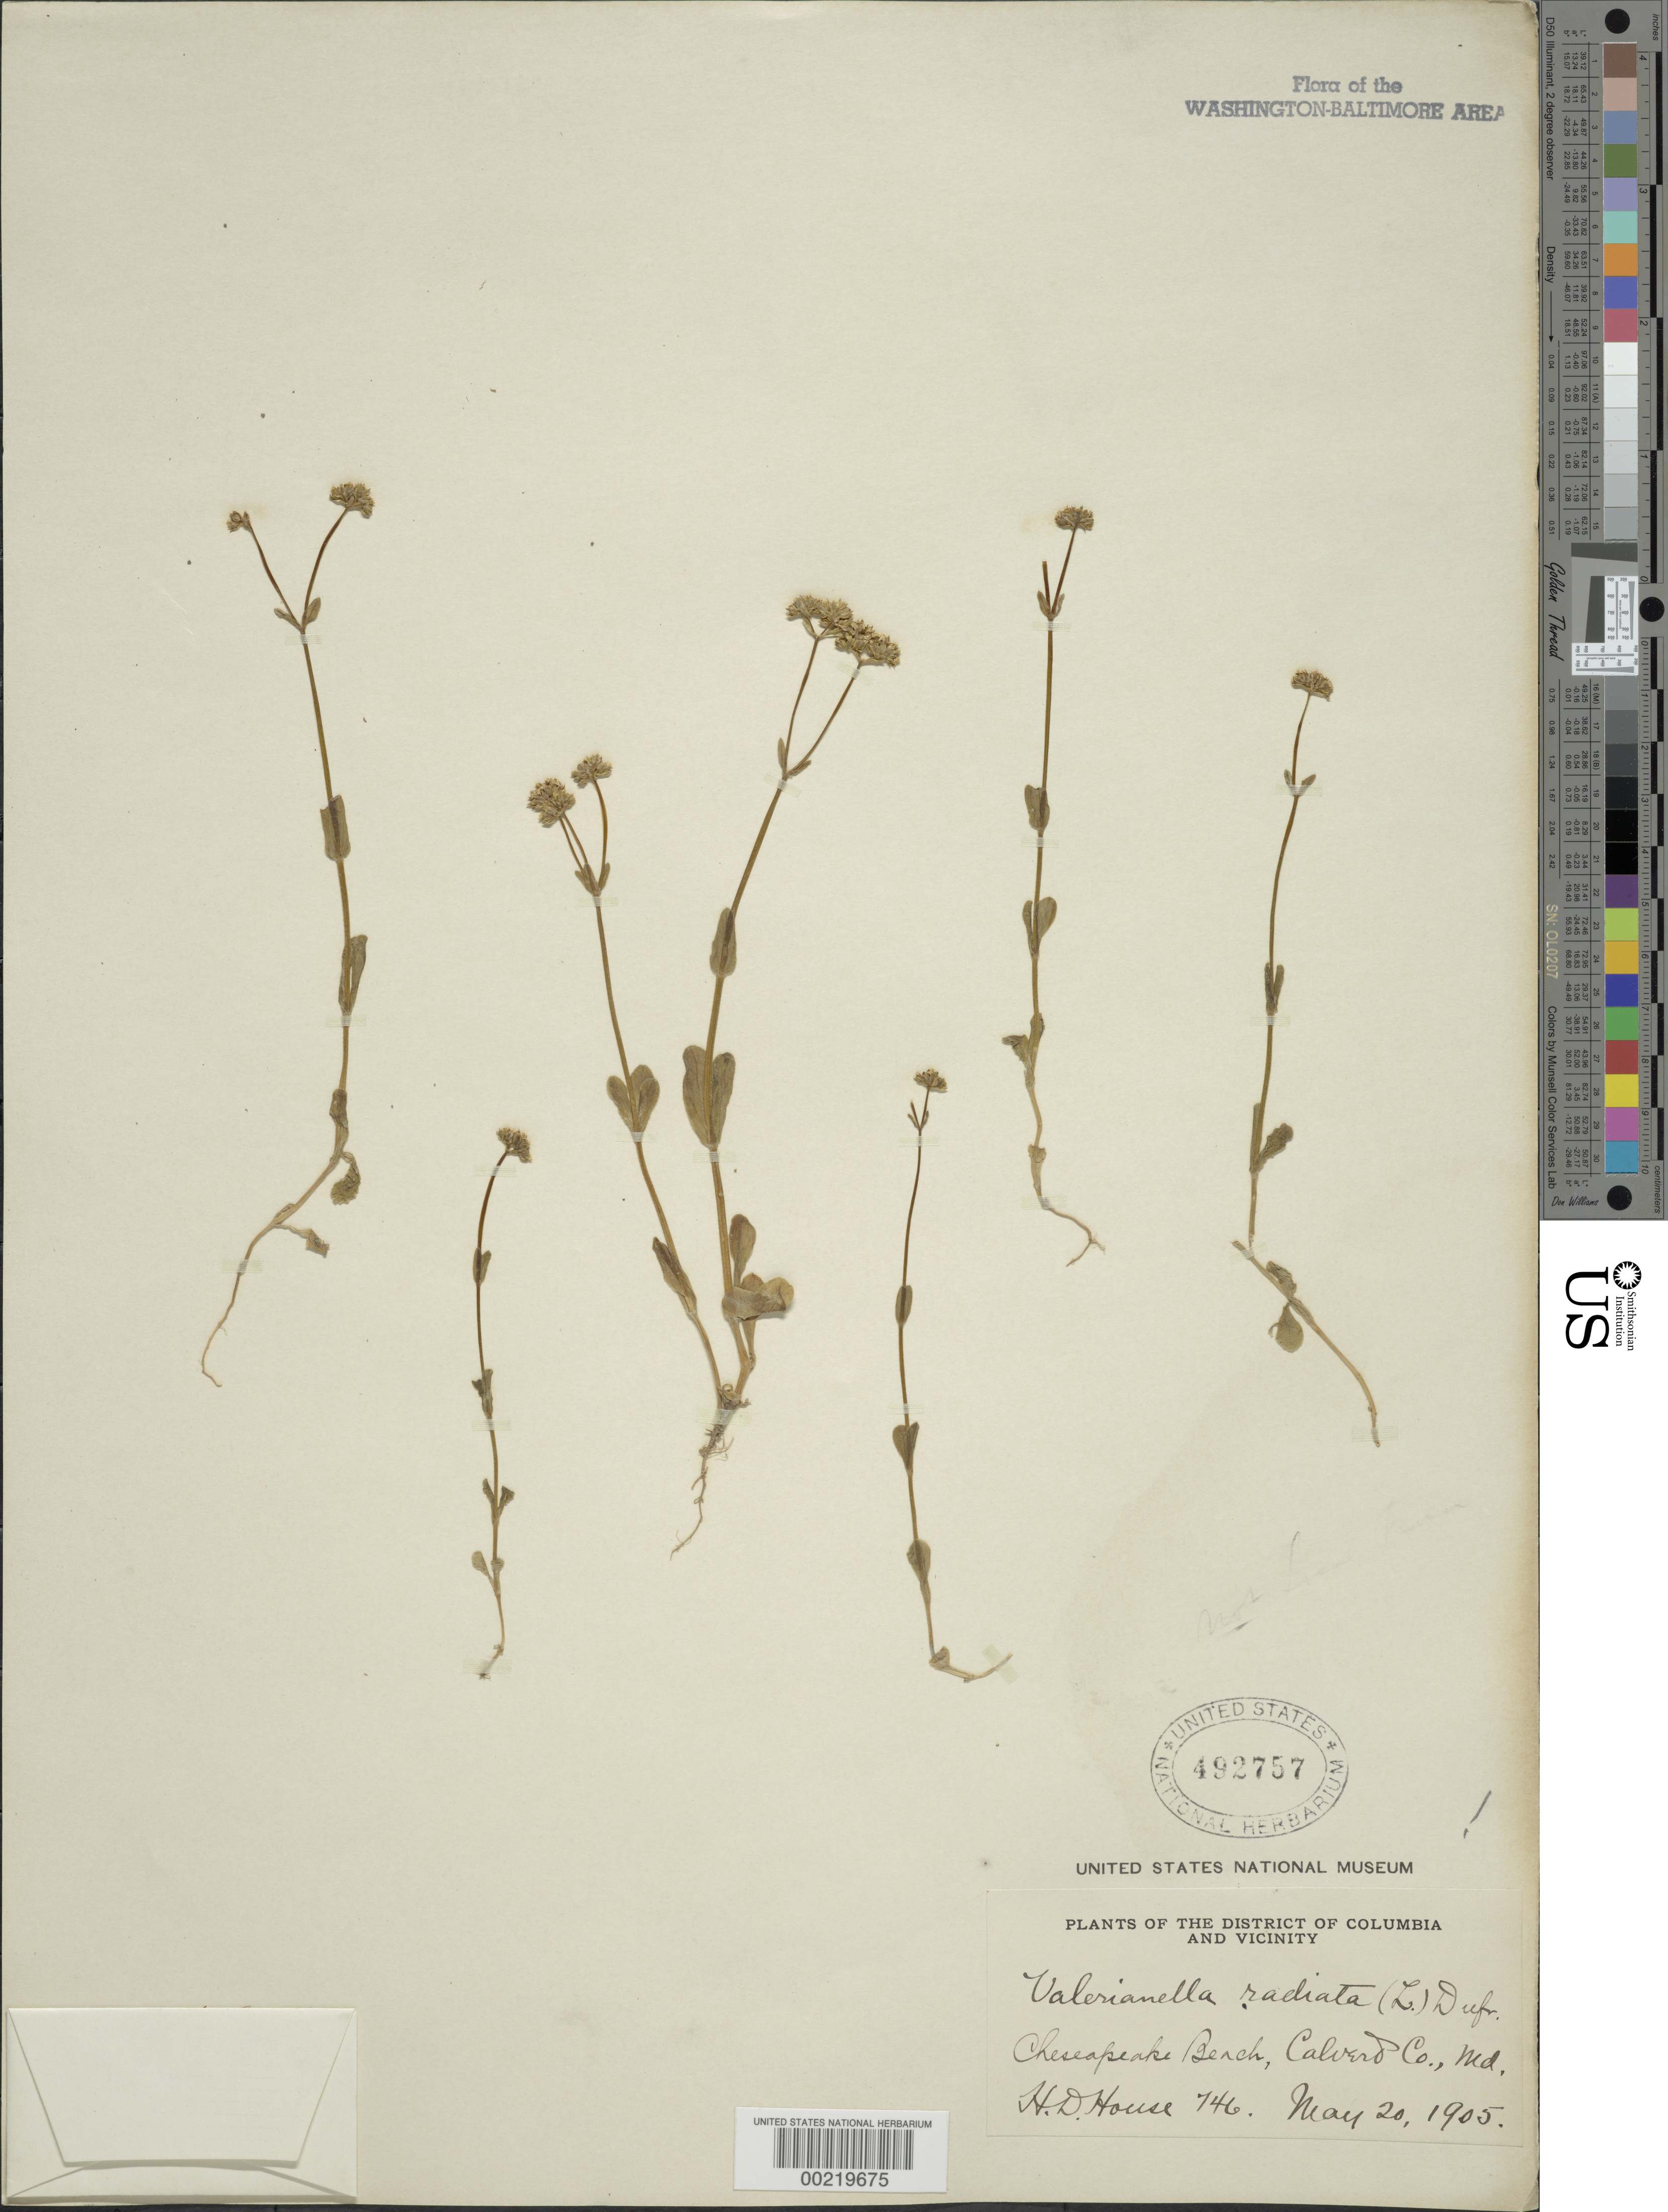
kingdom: Plantae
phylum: Tracheophyta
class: Magnoliopsida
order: Dipsacales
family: Caprifoliaceae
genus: Valerianella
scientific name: Valerianella radiata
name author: (L.) Dufr.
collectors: H. D. House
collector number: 746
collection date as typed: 20 May 1905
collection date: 1905-05-20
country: United States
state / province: Maryland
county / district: Calvert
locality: Chesapeake Beach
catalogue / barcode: US 492757